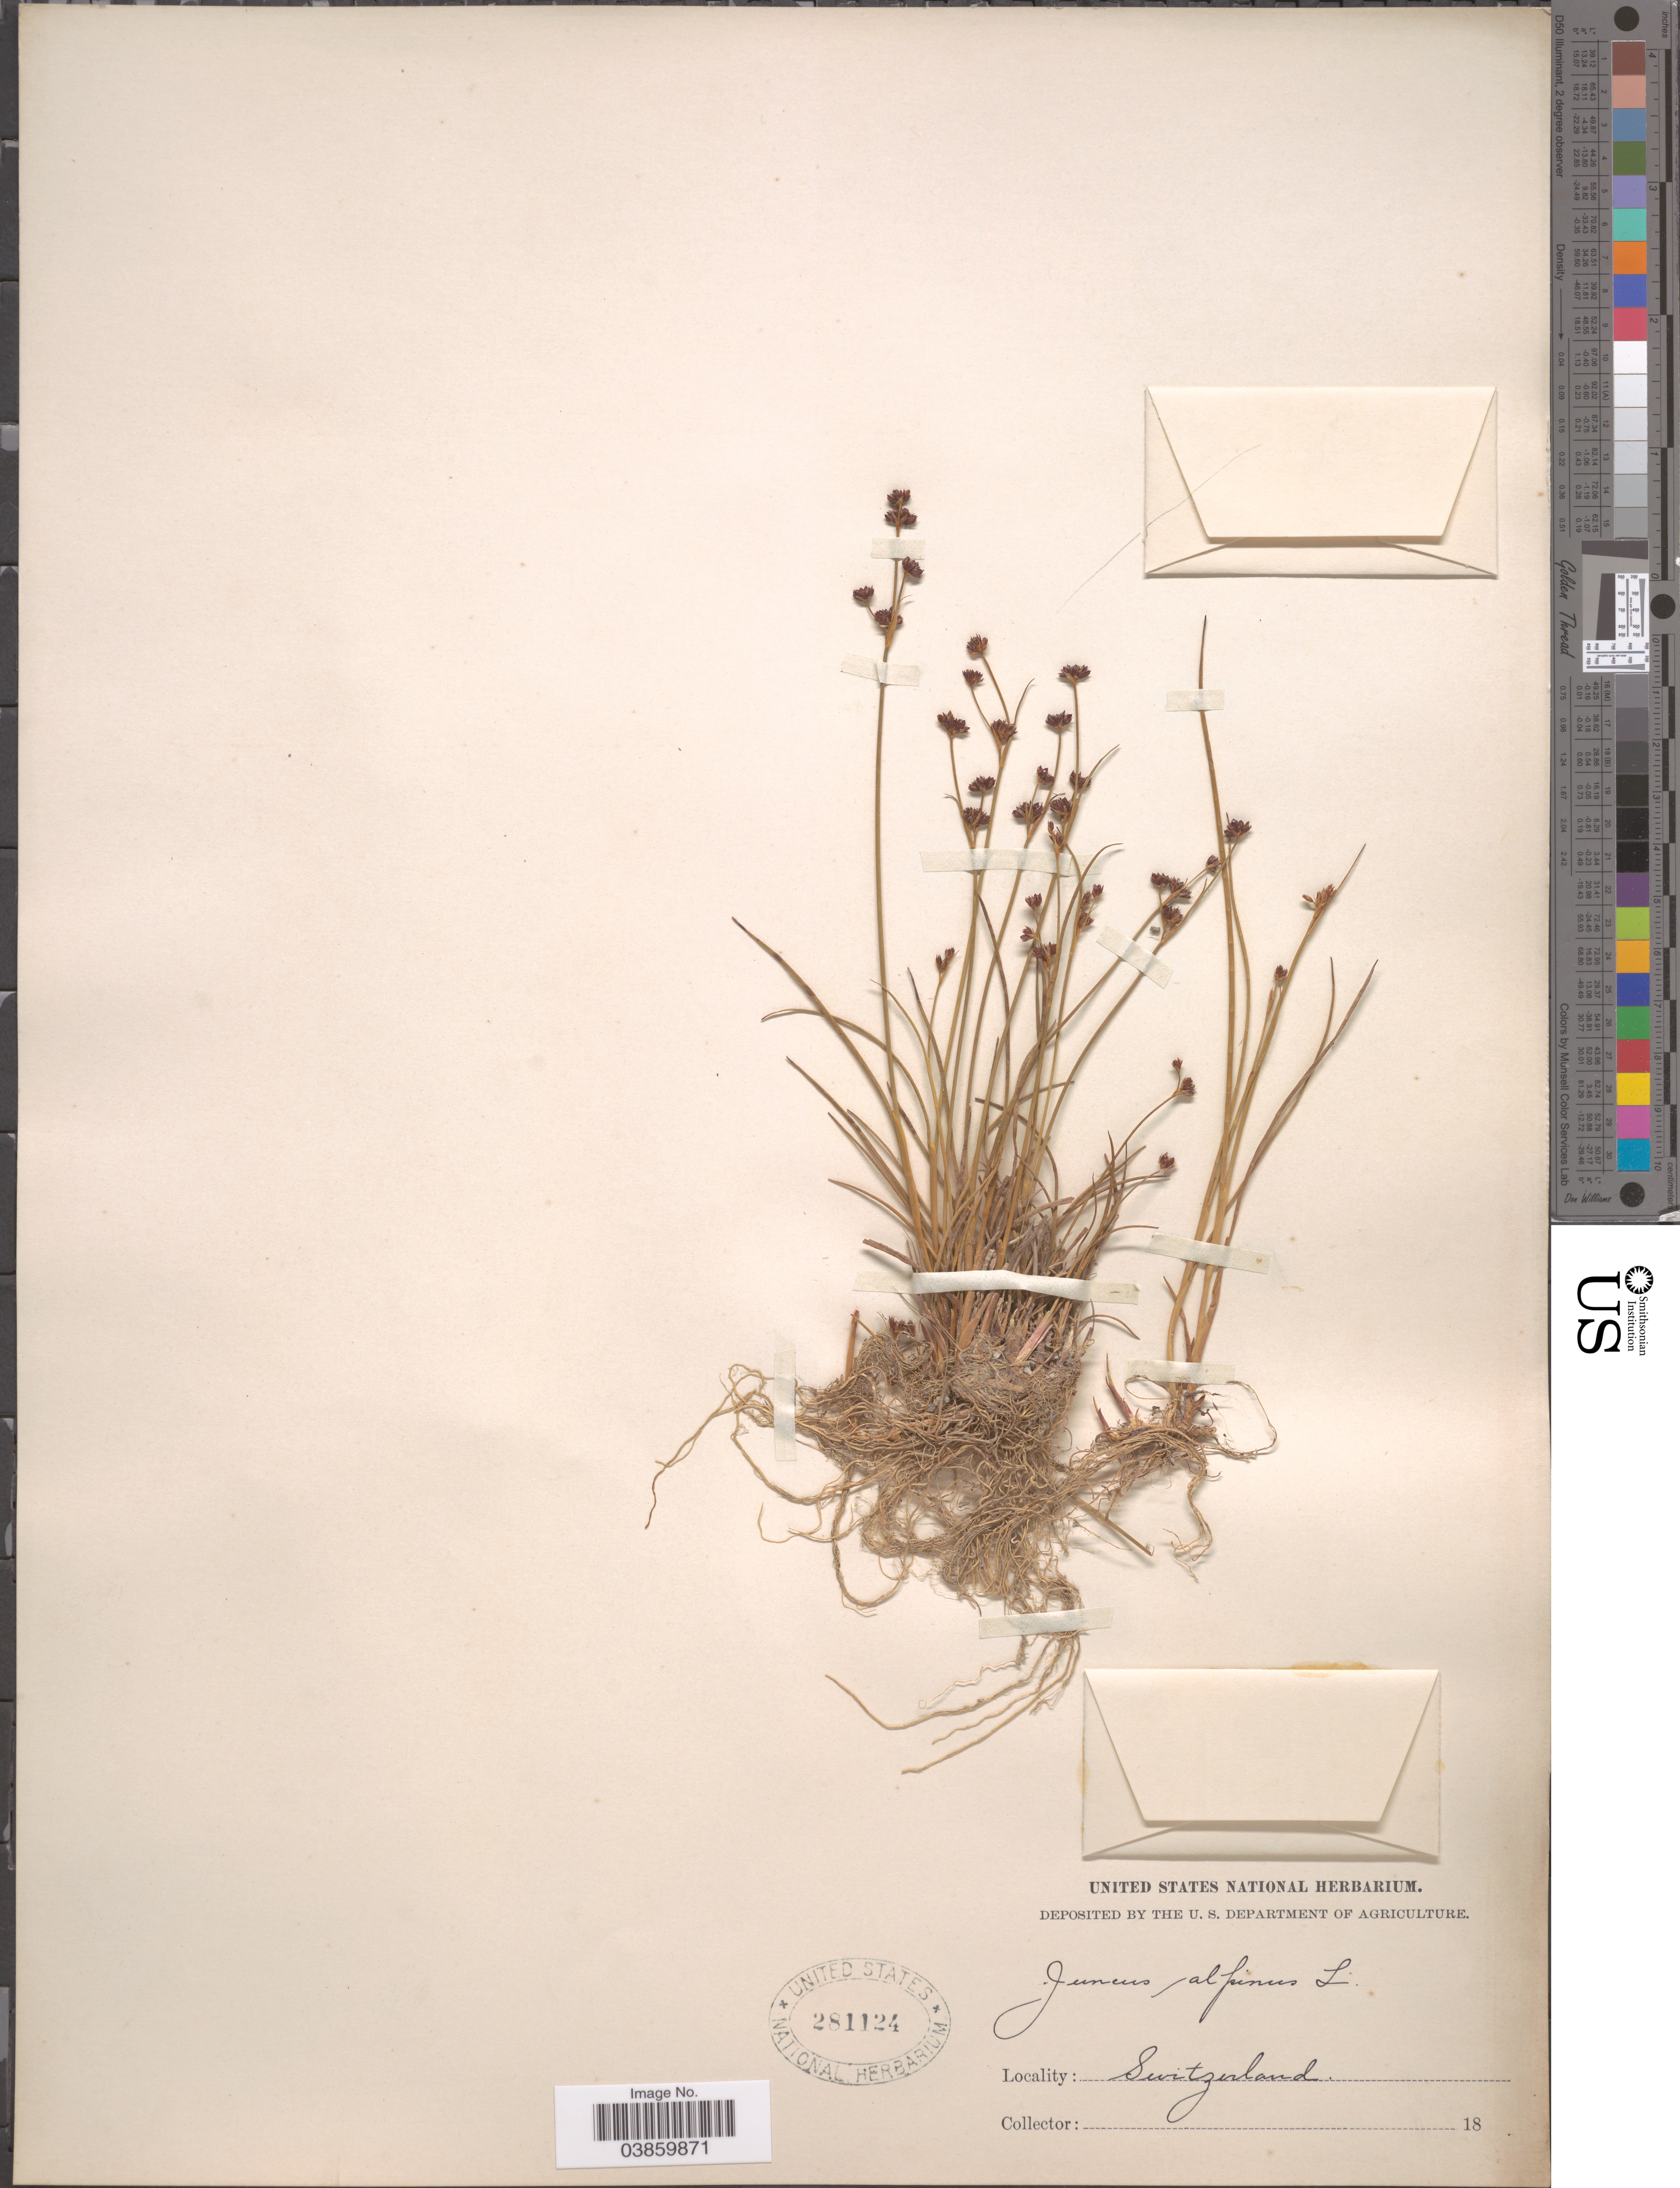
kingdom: Plantae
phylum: Tracheophyta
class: Liliopsida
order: Poales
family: Juncaceae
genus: Juncus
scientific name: Juncus alpinus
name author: Vill.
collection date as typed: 18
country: Switzerland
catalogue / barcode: US 281124